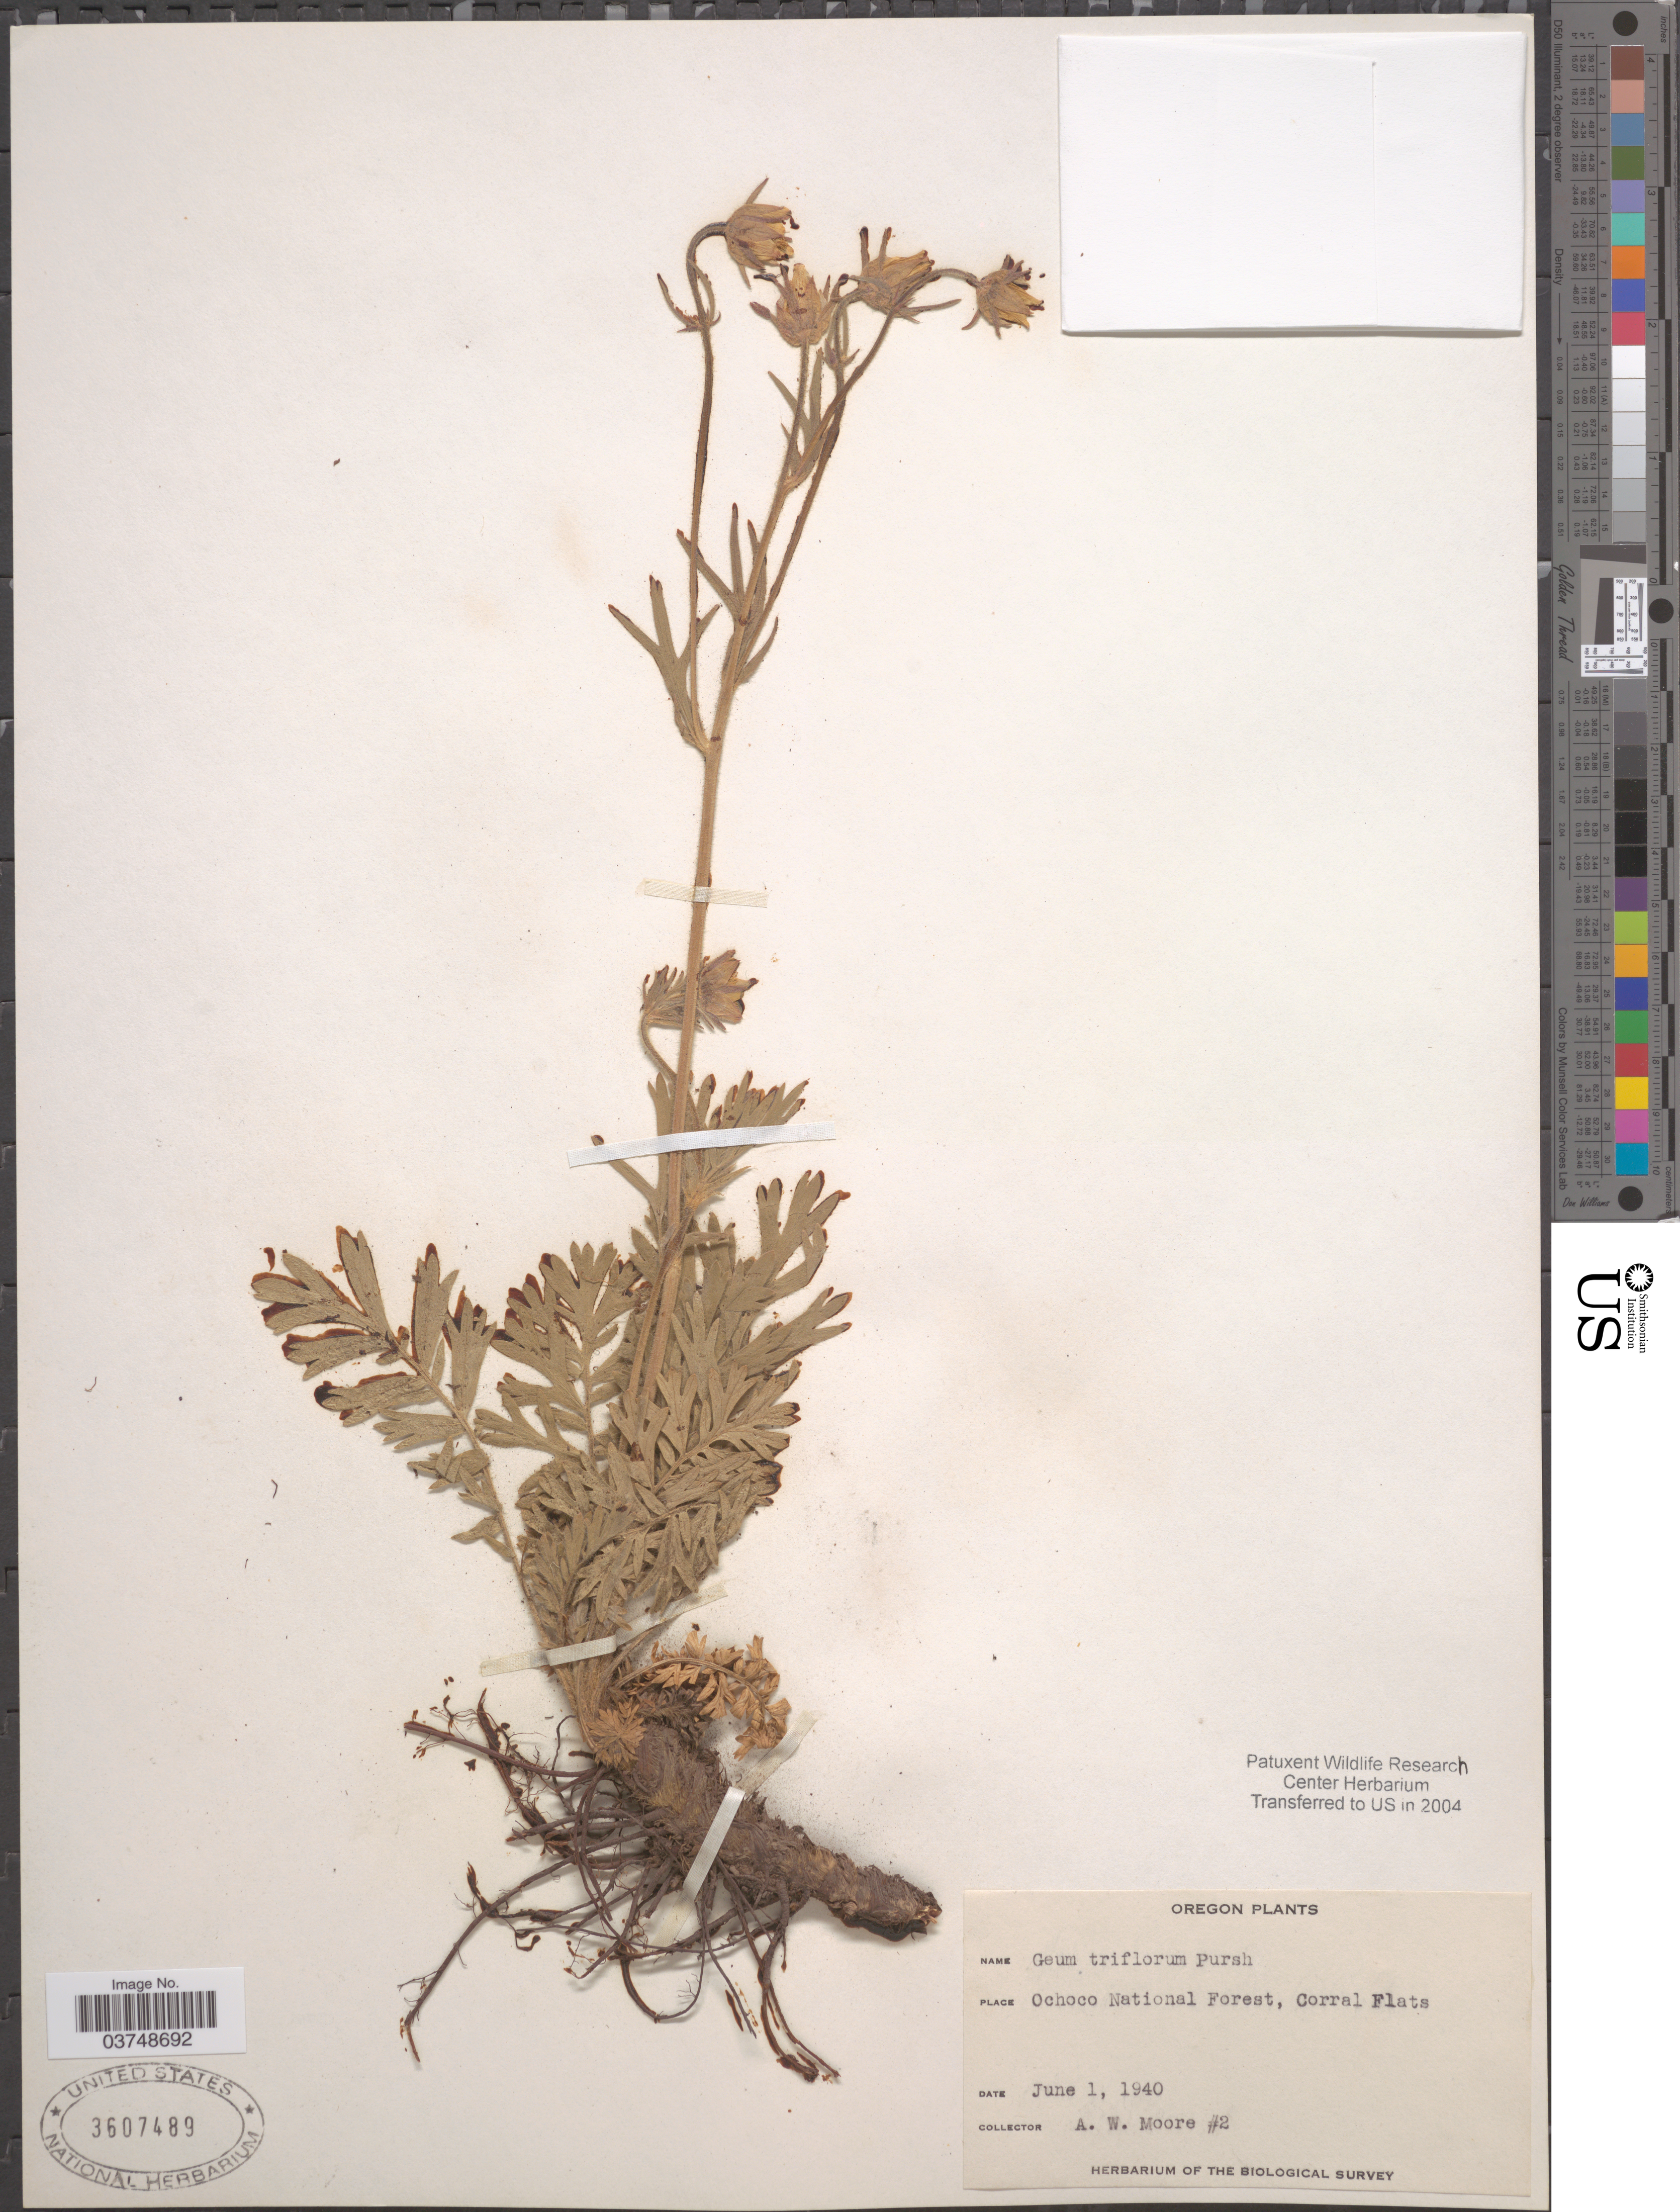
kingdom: Plantae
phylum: Tracheophyta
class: Magnoliopsida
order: Rosales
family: Rosaceae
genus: Geum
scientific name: Geum triflorum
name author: Pursh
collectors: A. Moore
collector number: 2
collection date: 1940-06-01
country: United States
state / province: Oregon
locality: Ochoco National Forest, Corral Flats.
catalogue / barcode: US 3607489